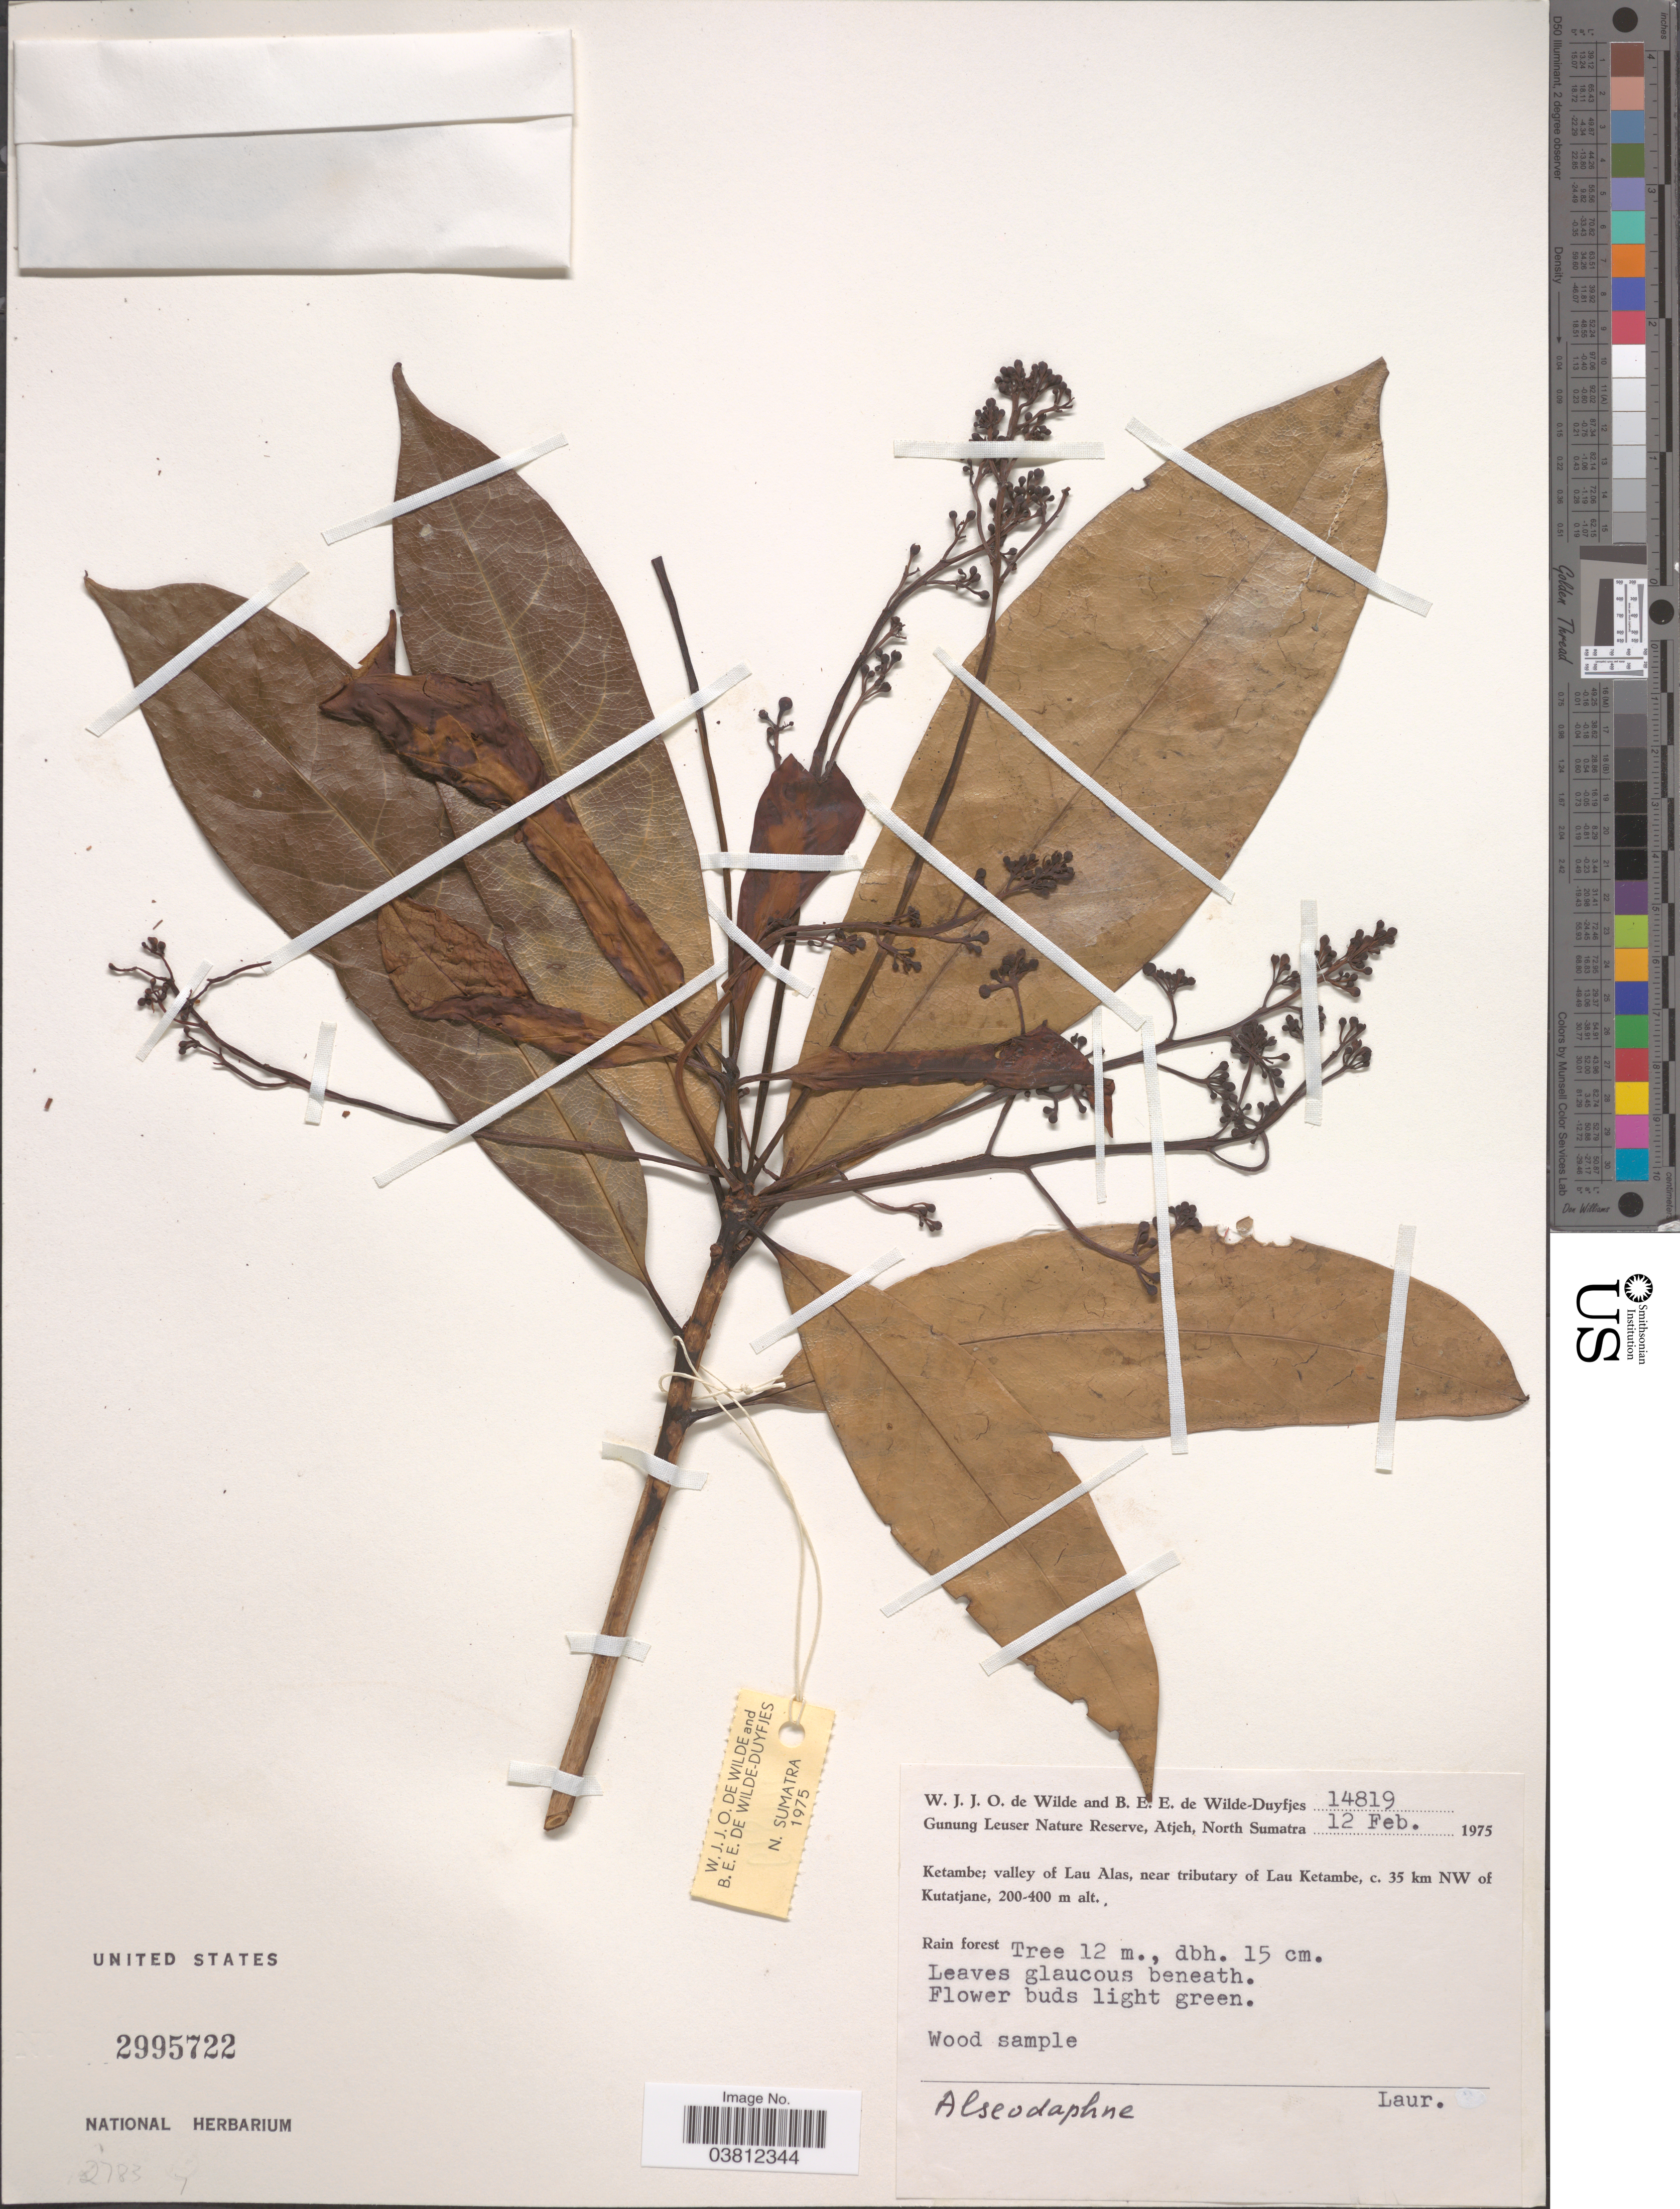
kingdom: Plantae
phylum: Tracheophyta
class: Magnoliopsida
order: Laurales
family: Lauraceae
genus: Alseodaphne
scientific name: Alseodaphne sp.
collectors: W. J. de Wilde & B. E. de Wilde-Duyfjes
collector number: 14819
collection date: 1975-02-12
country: Indonesia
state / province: Sumatra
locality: Gunung Leuser Nature Reserve, Atjeh, North Sumatra. Ketambe, valley of Lau Alas, near tributary of Lau Ketambe, c. 35 km NW of Kutatjane.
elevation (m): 200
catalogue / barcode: US 2995722